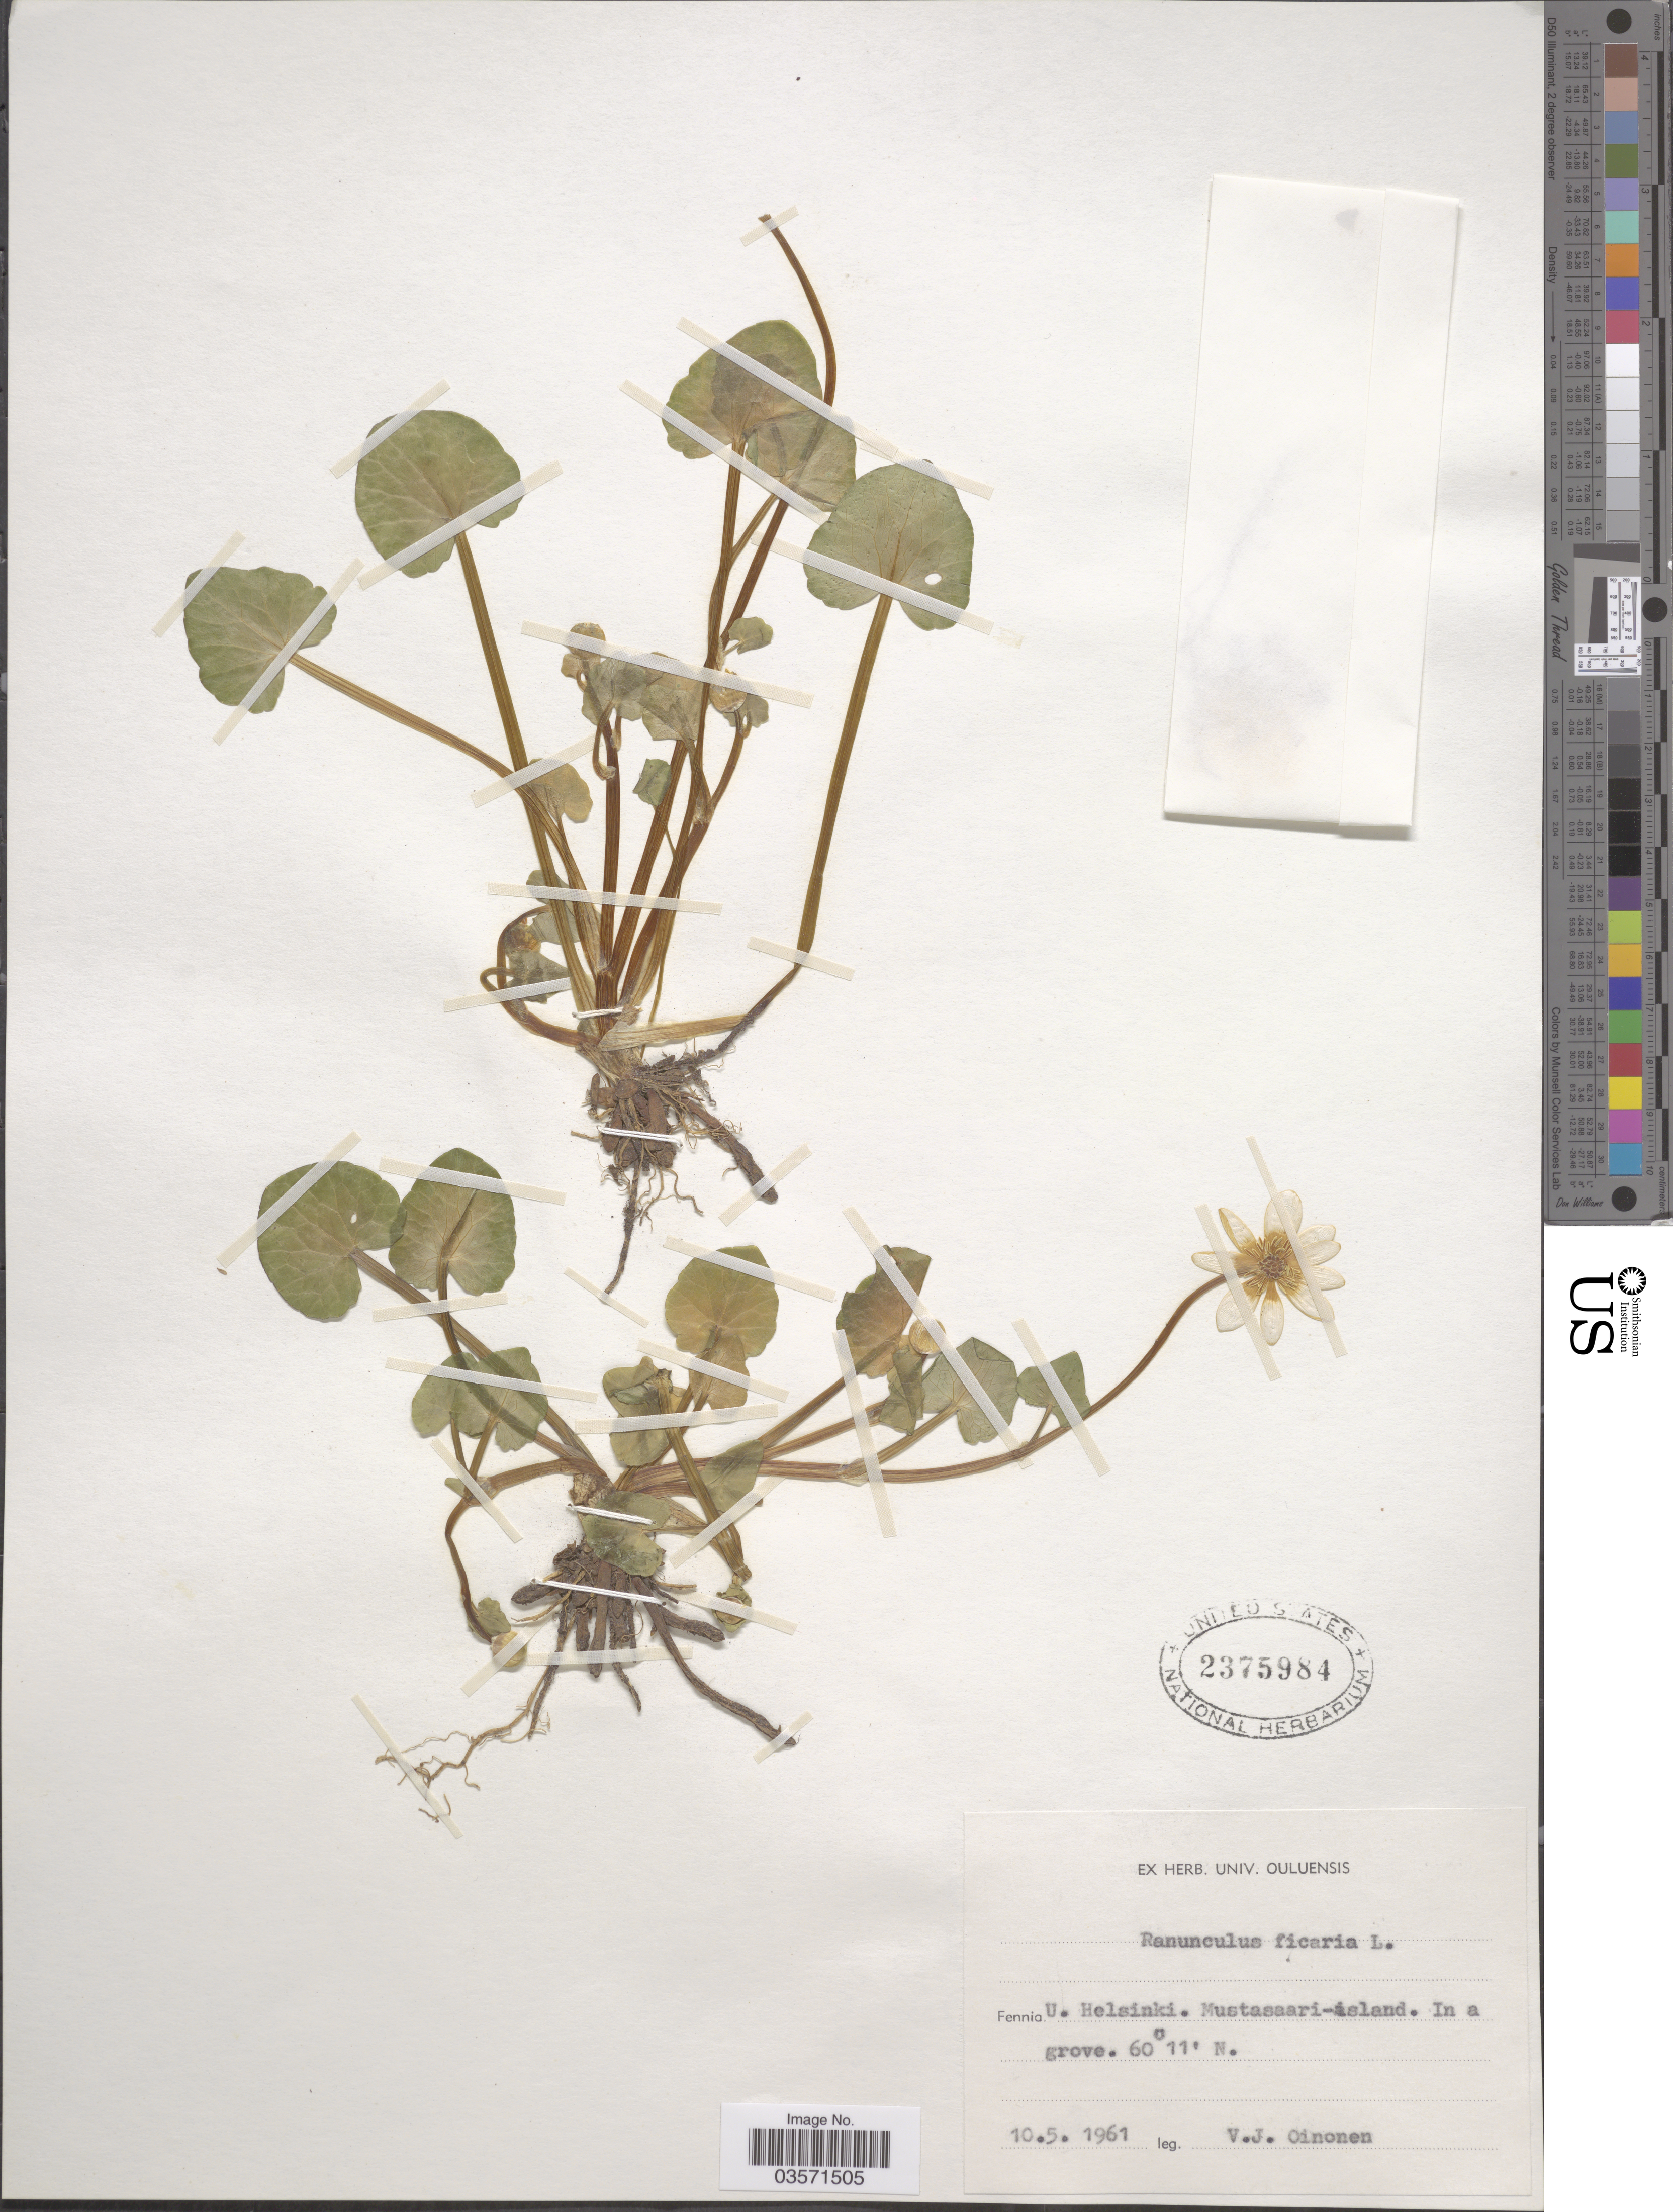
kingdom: Plantae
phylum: Tracheophyta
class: Magnoliopsida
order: Ranunculales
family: Ranunculaceae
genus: Ficaria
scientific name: Ficaria verna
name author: Huds.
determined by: Strong, M. T., (US), Smithsonian Institution - National Museum of Natural History (UNITED STATES)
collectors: V. Oinonen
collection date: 1961-05-10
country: Finland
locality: Fennia U. Helsinki. Mustasaari-island.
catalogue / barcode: US 2375984